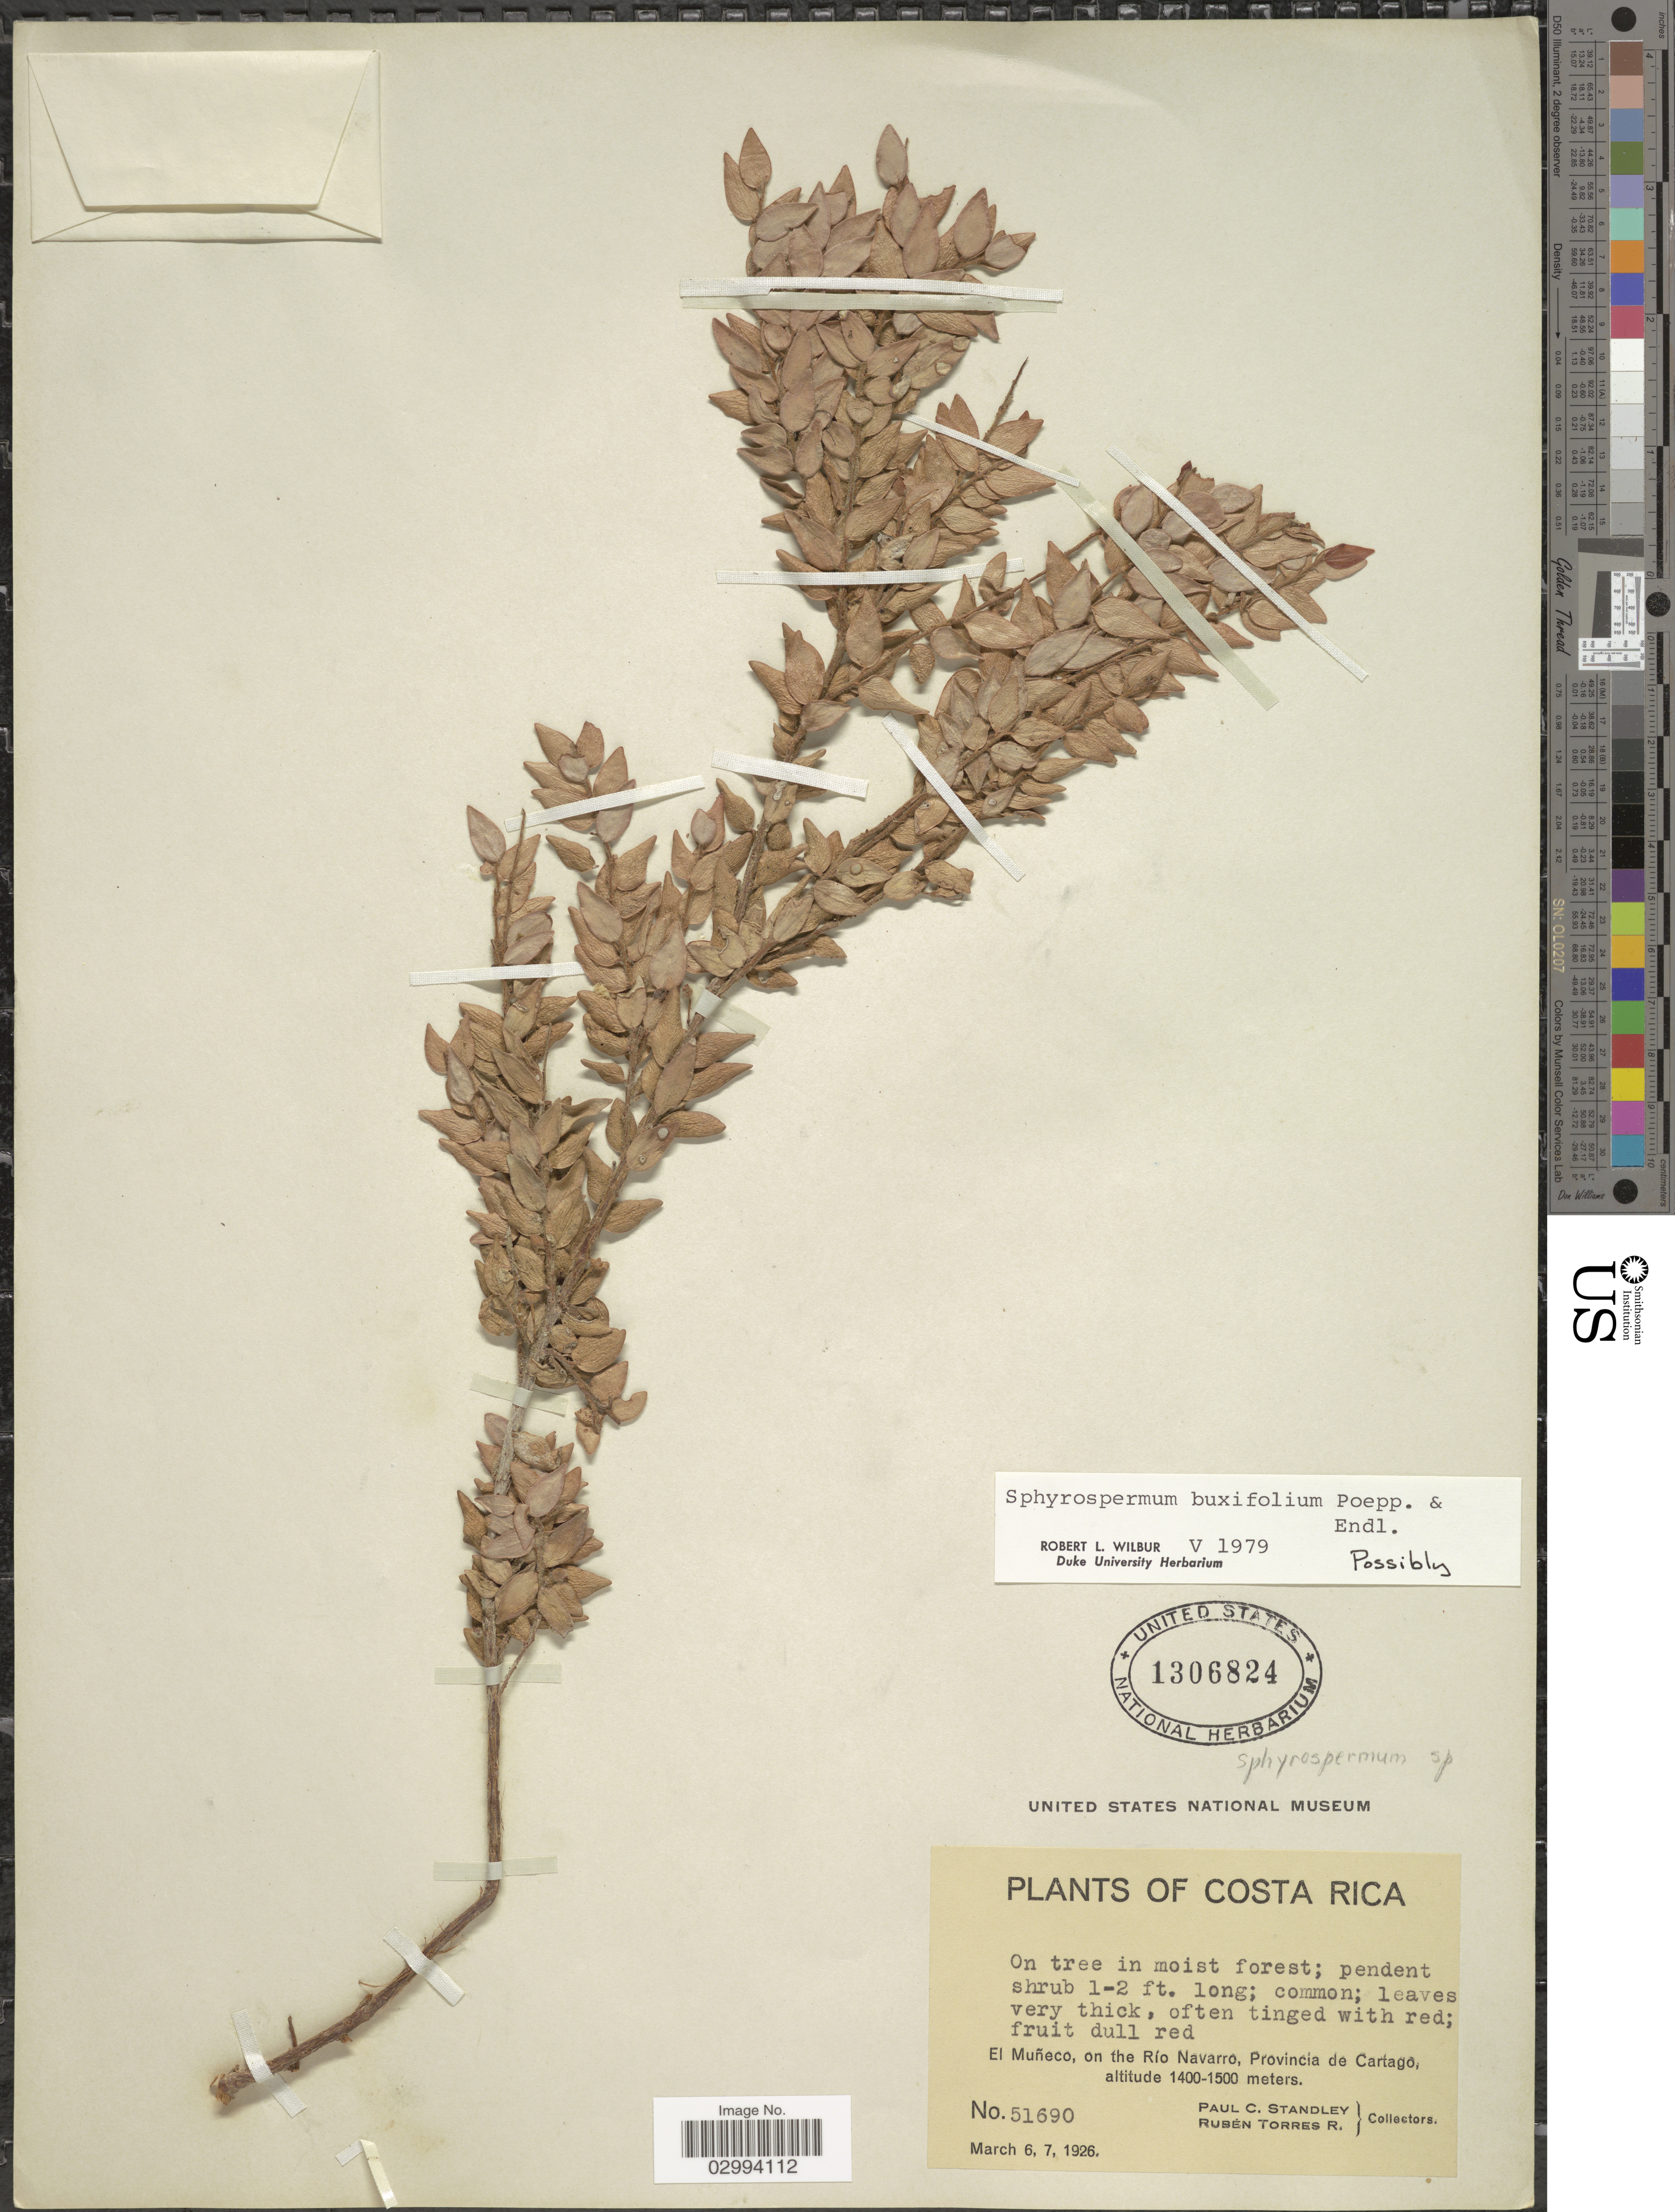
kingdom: Plantae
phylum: Tracheophyta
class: Magnoliopsida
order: Ericales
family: Ericaceae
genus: Sphyrospermum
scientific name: Sphyrospermum buxifolium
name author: Poepp. & Endl.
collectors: P. C. Standley & R. Torres Rojas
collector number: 51690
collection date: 1926-03-06/1926-03-07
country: Costa Rica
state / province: Cartago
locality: El Muñeco, on the Rio Navarro.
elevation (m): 1400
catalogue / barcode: US 1306824